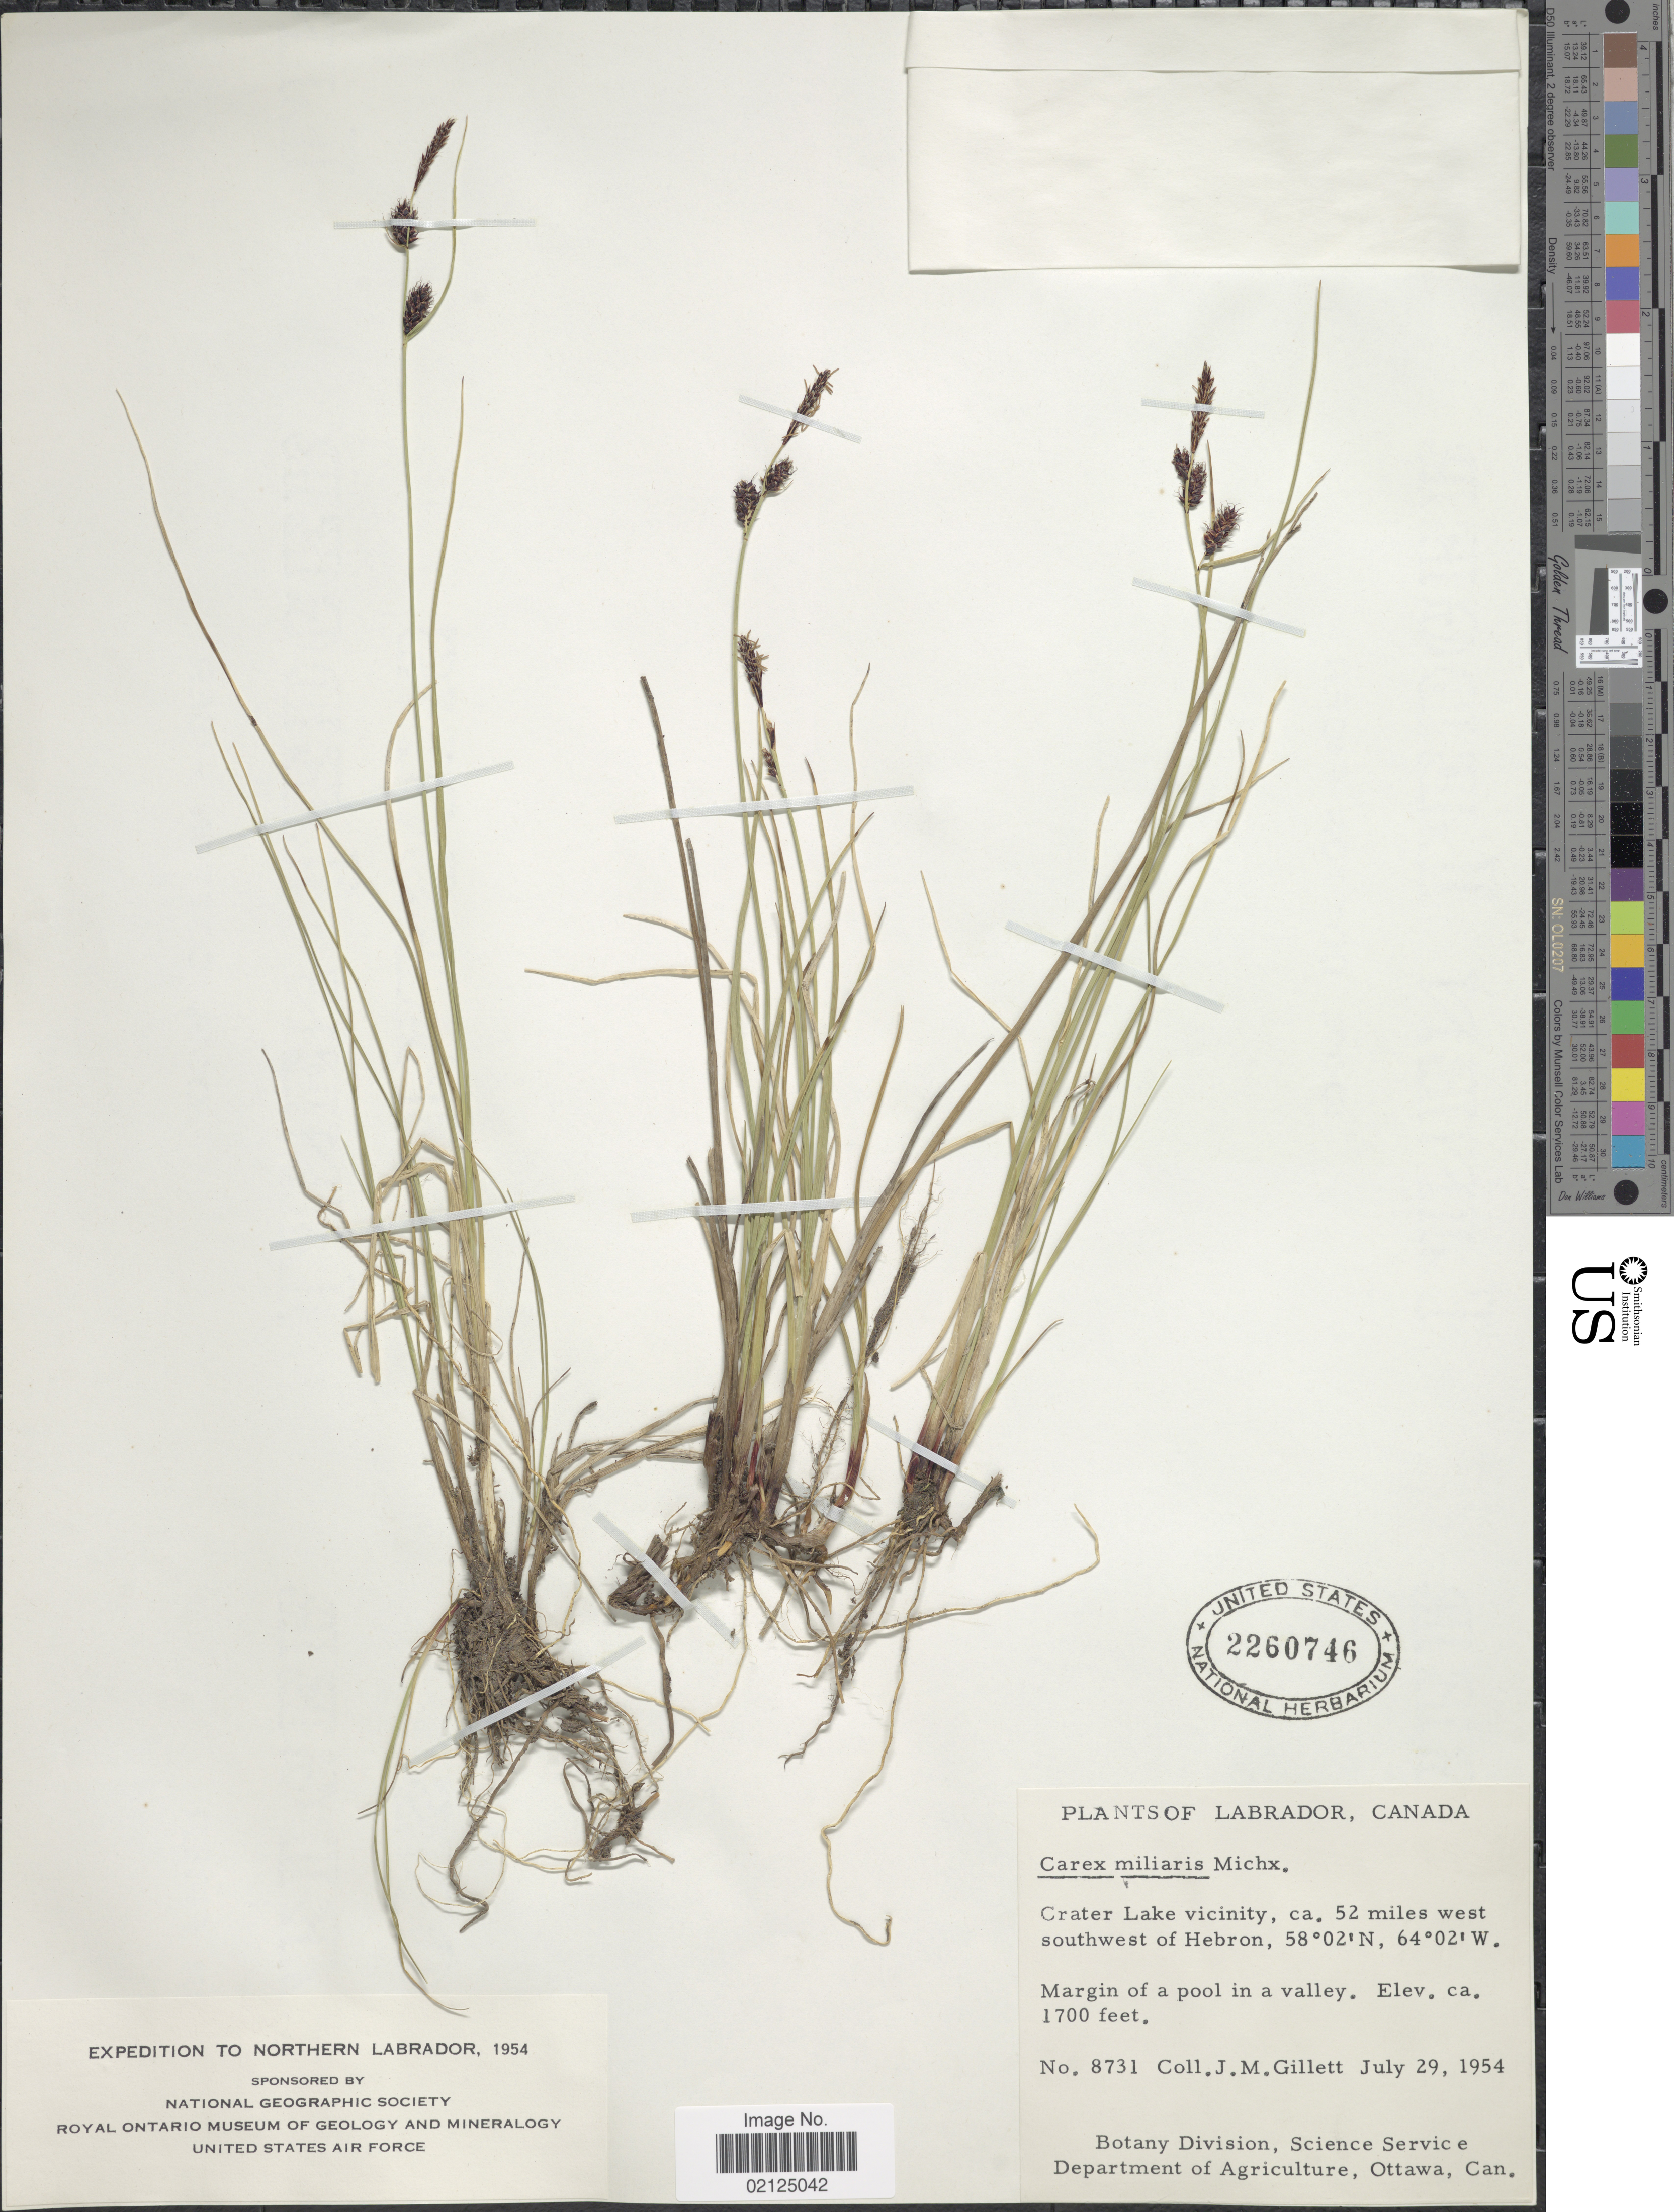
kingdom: Plantae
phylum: Tracheophyta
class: Liliopsida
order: Poales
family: Cyperaceae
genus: Carex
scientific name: Carex miliaris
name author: Michx.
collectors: J. M. Gillett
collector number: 8731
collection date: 1954-07-29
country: Canada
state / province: Newfoundland and Labrador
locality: Labrador, Crater Lake Vicinity, ca. 52 miles west southwest of Hebron, Margin of a pool in a valley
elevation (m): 518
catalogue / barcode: US 2260746